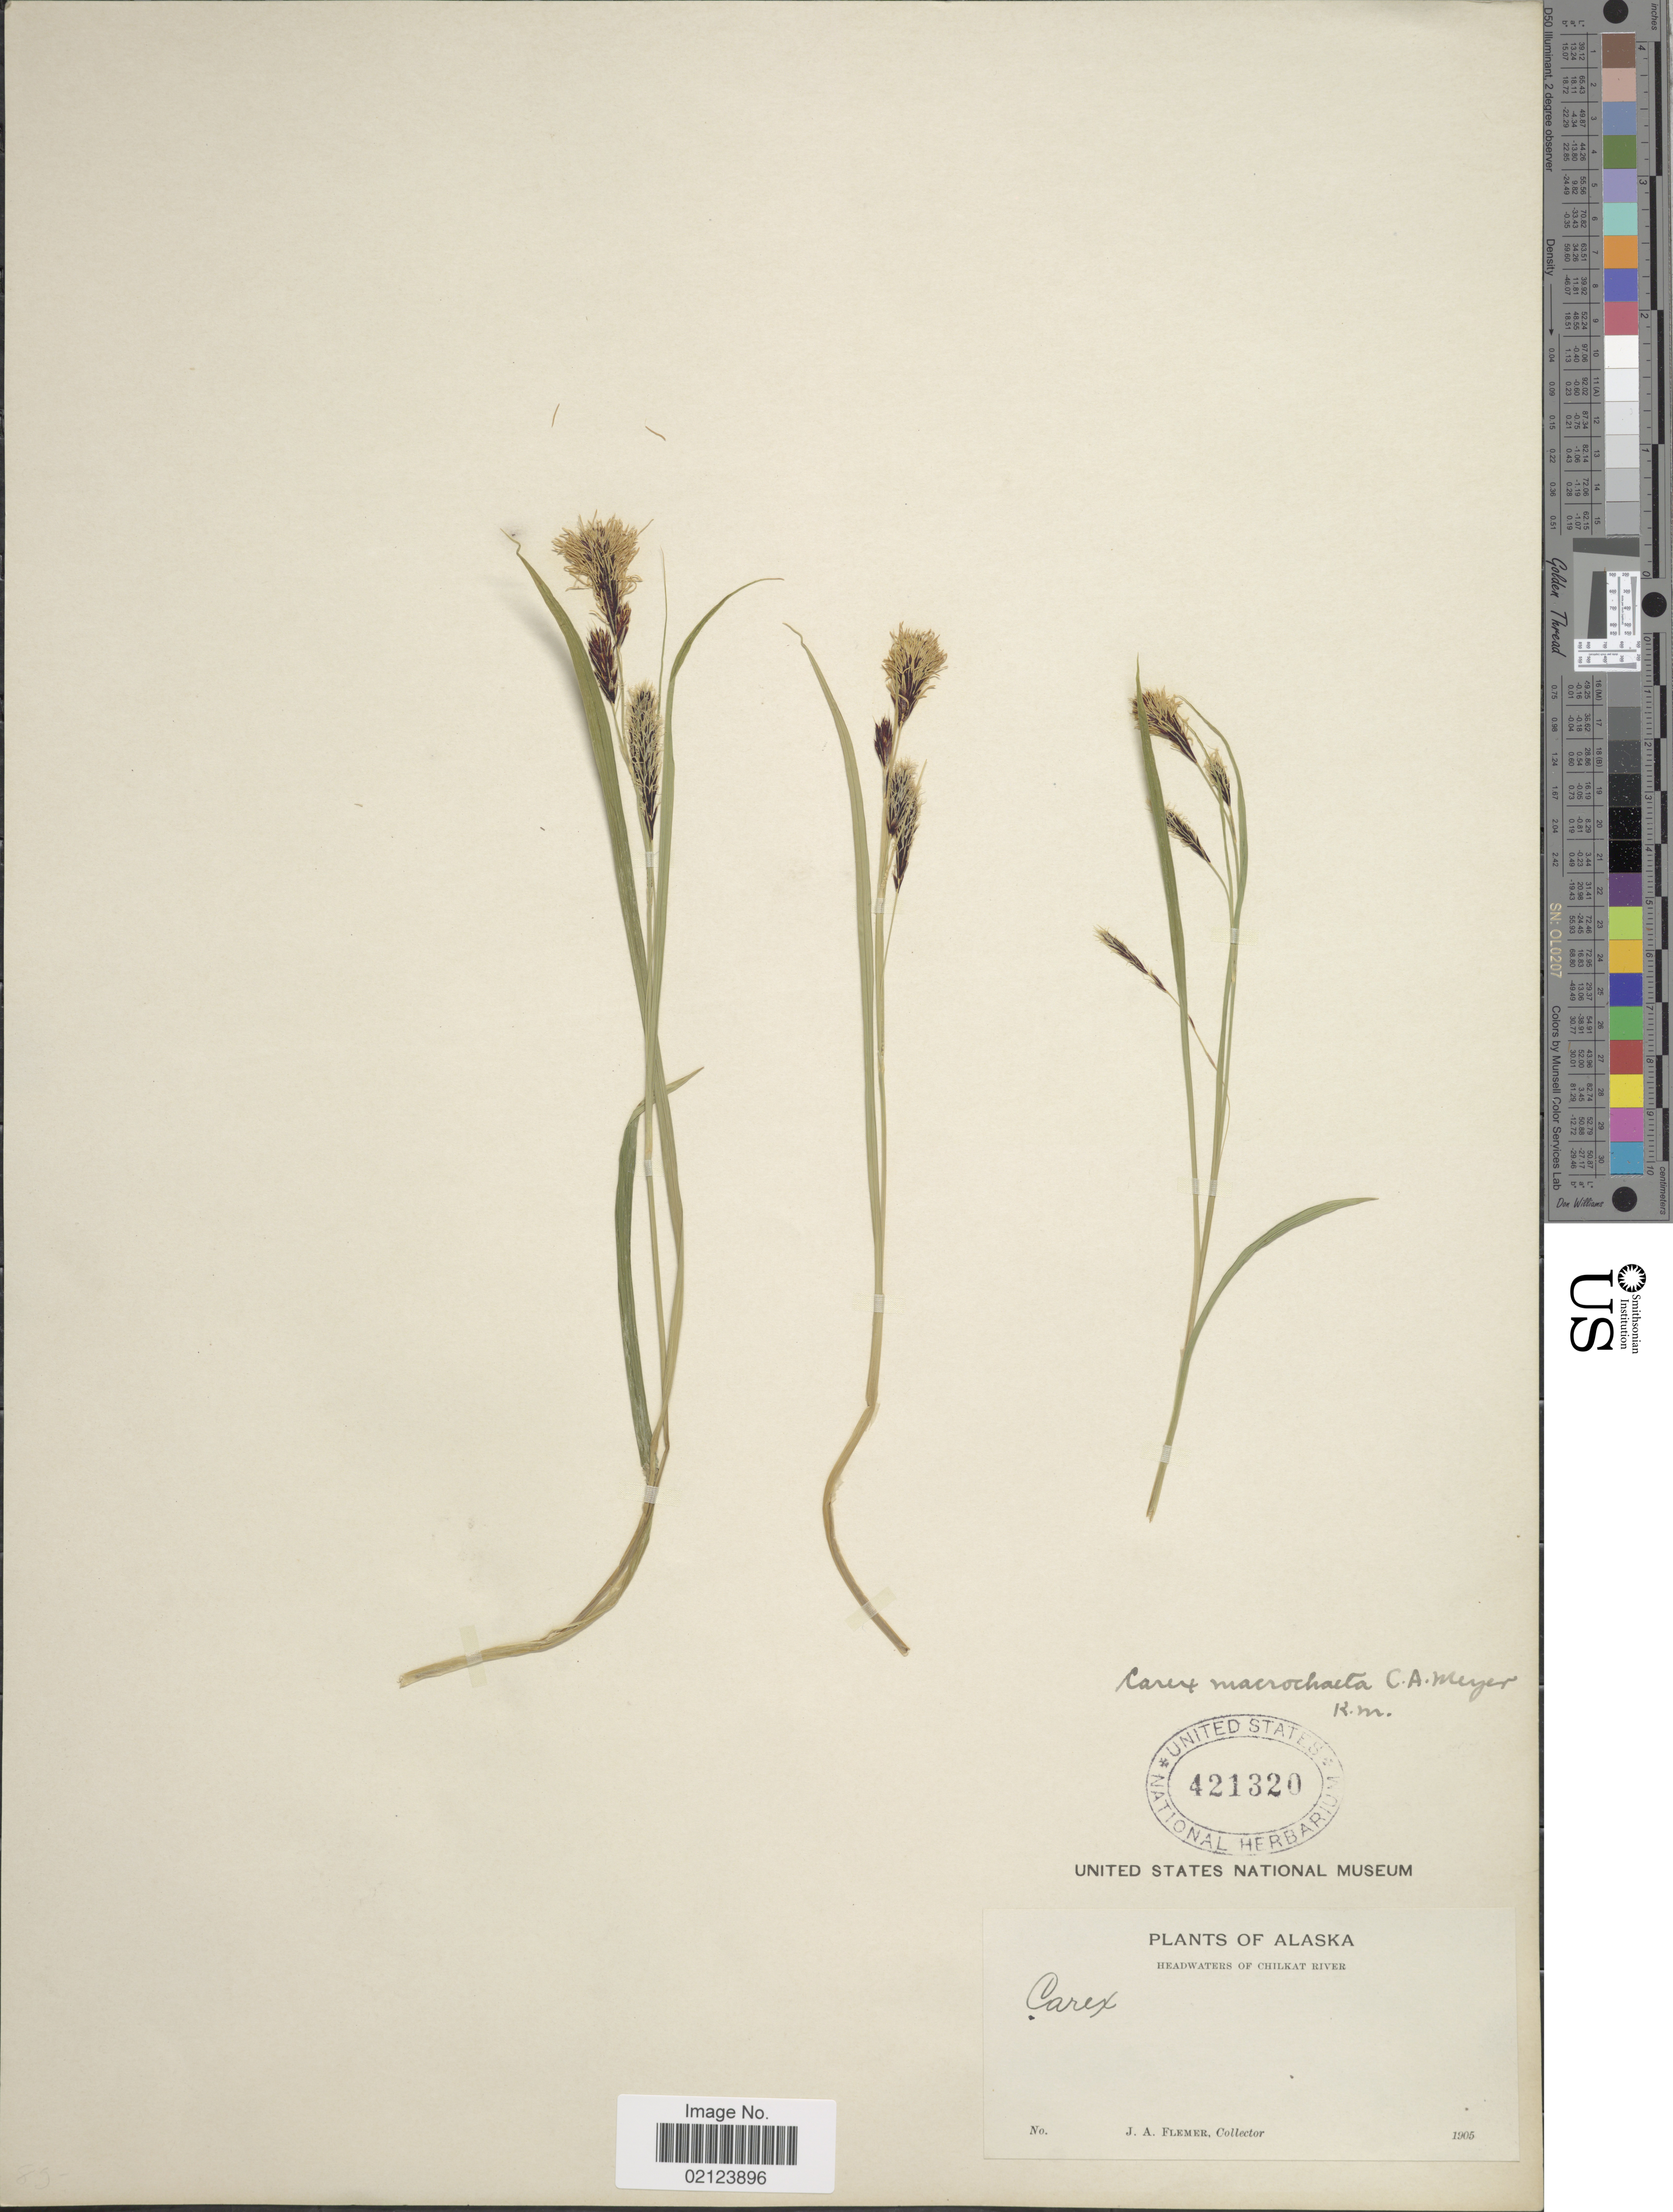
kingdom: Plantae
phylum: Tracheophyta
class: Liliopsida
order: Poales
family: Cyperaceae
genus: Carex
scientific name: Carex macrochaeta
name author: C.A. Mey.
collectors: J. Flemer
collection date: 1905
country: United States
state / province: Alaska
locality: Headwaters of Chilkat River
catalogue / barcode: US 421320